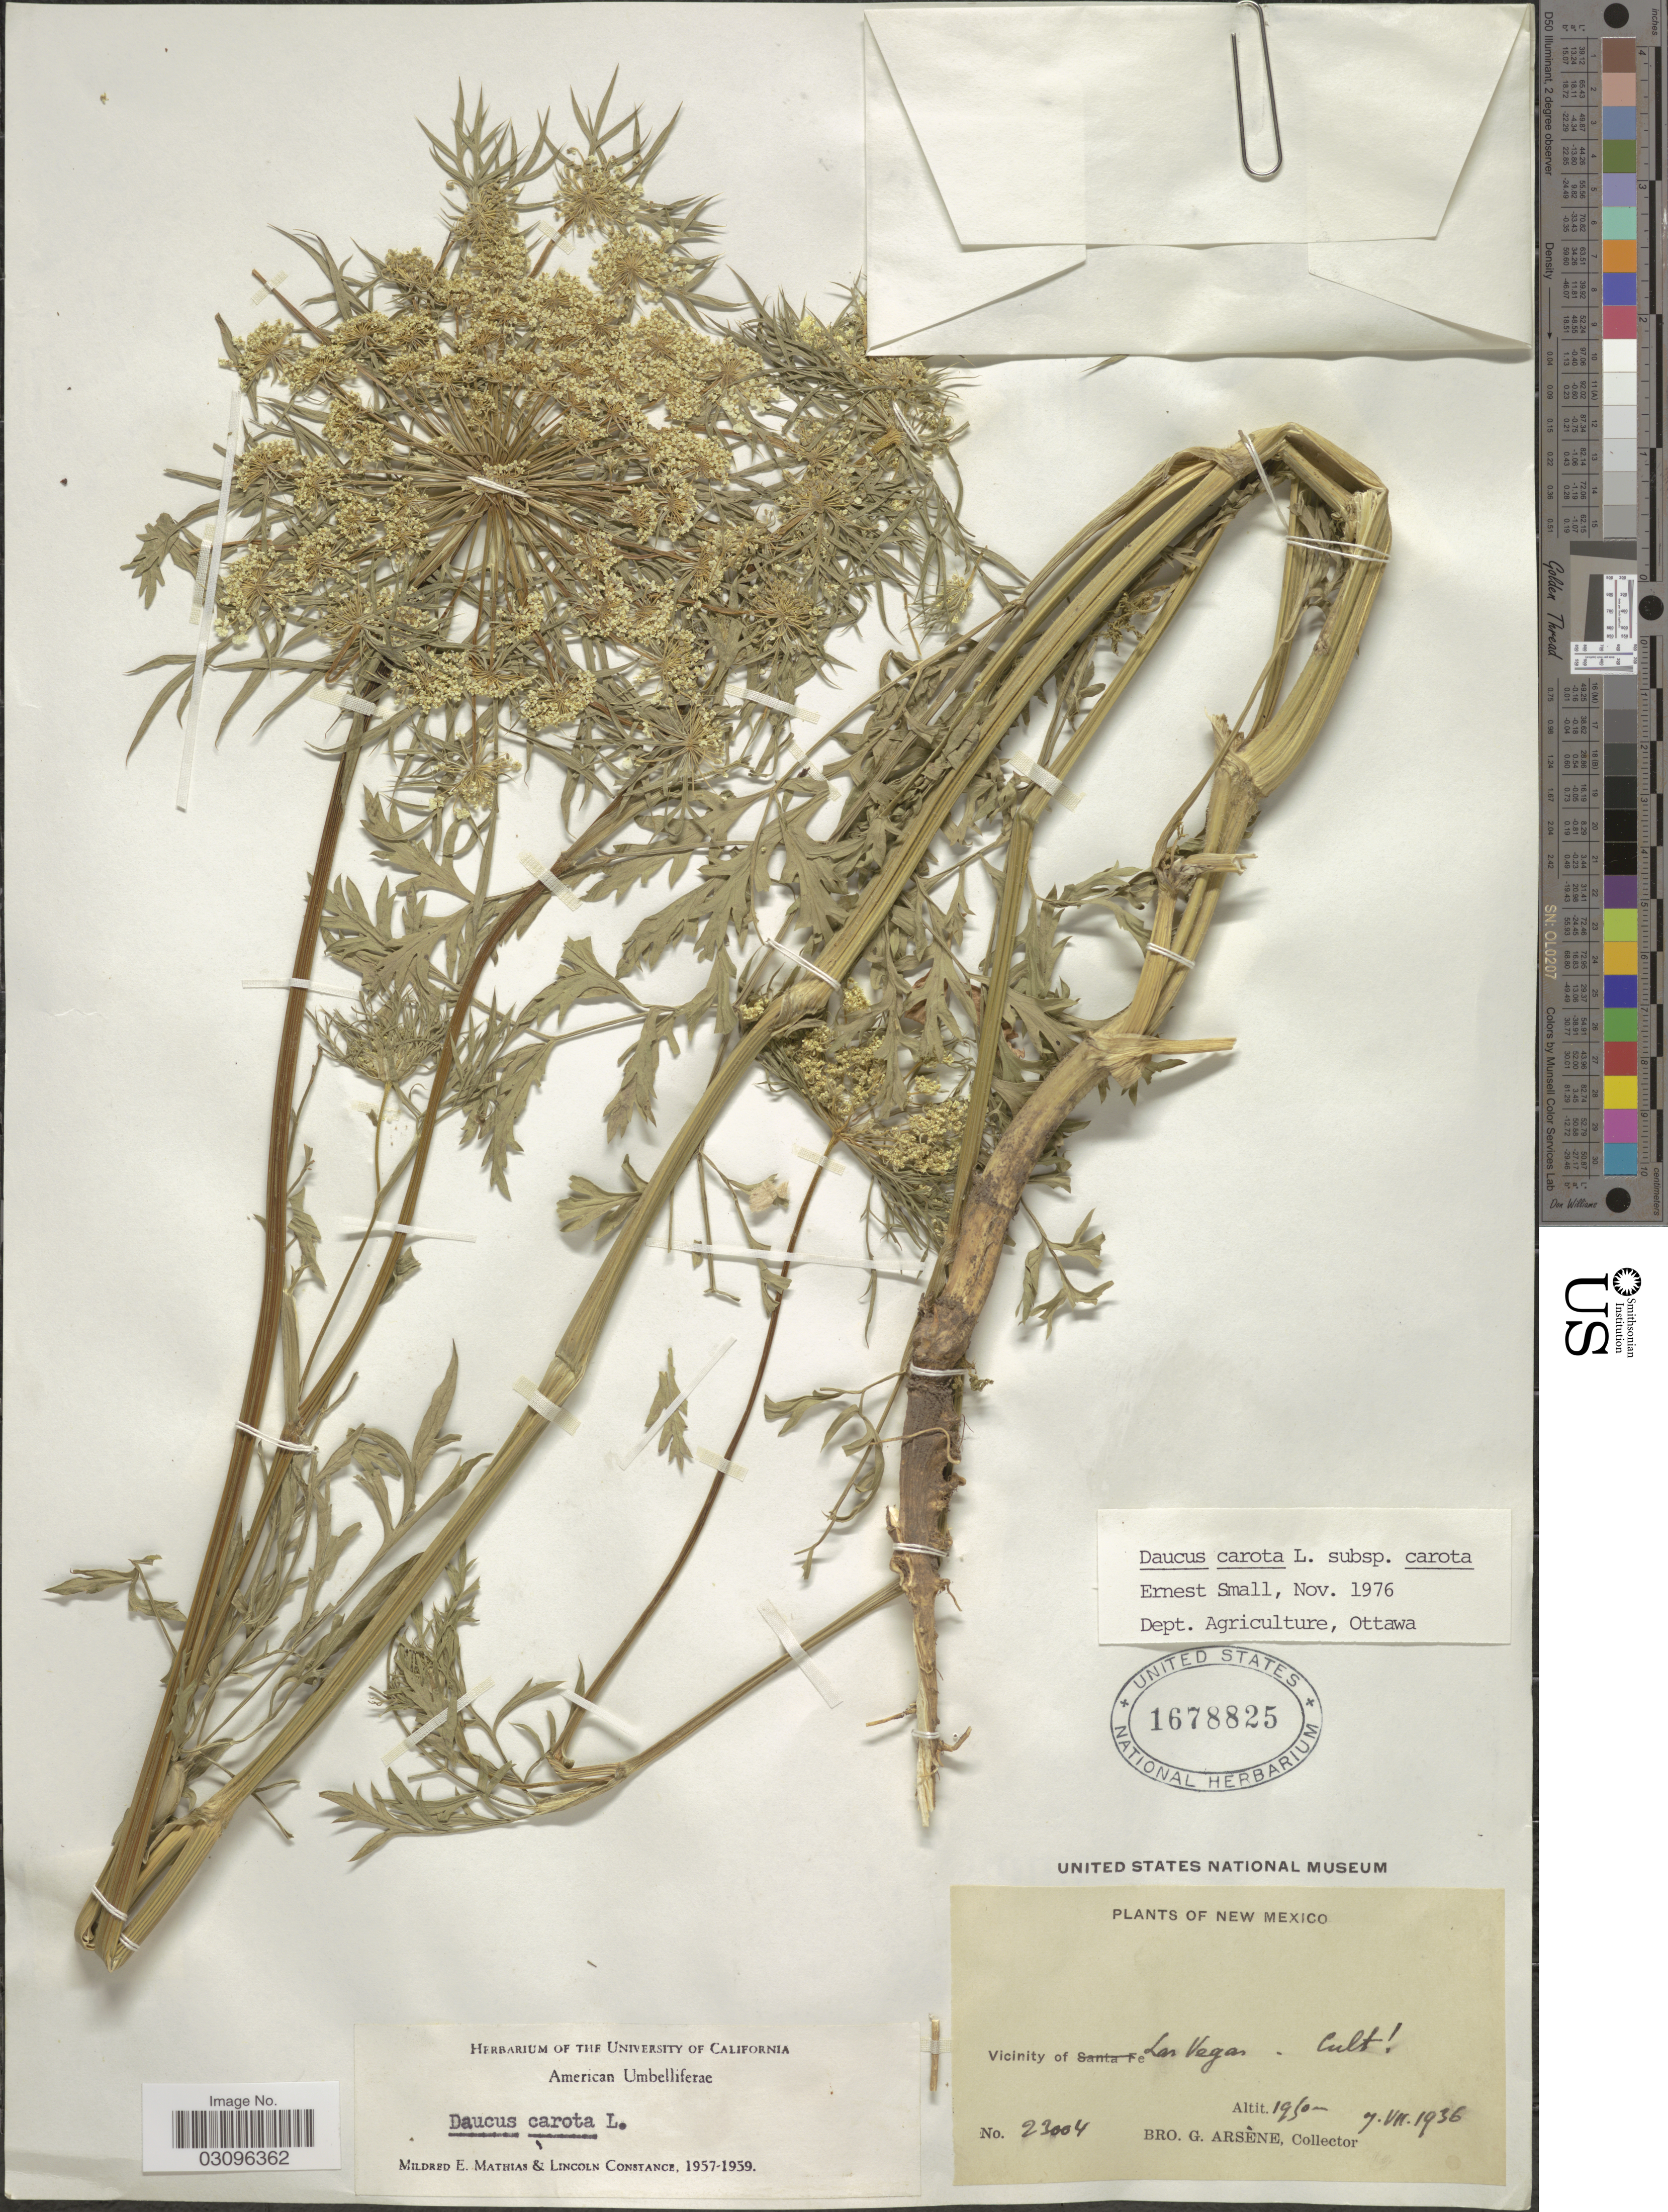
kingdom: Plantae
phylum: Tracheophyta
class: Magnoliopsida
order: Apiales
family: Apiaceae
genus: Daucus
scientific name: Daucus carota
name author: L.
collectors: Bro. G. Arsène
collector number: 23004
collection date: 1936-07-07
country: United States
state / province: New Mexico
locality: Vicinity of Las Vegas.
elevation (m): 1950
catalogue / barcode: US 1678825